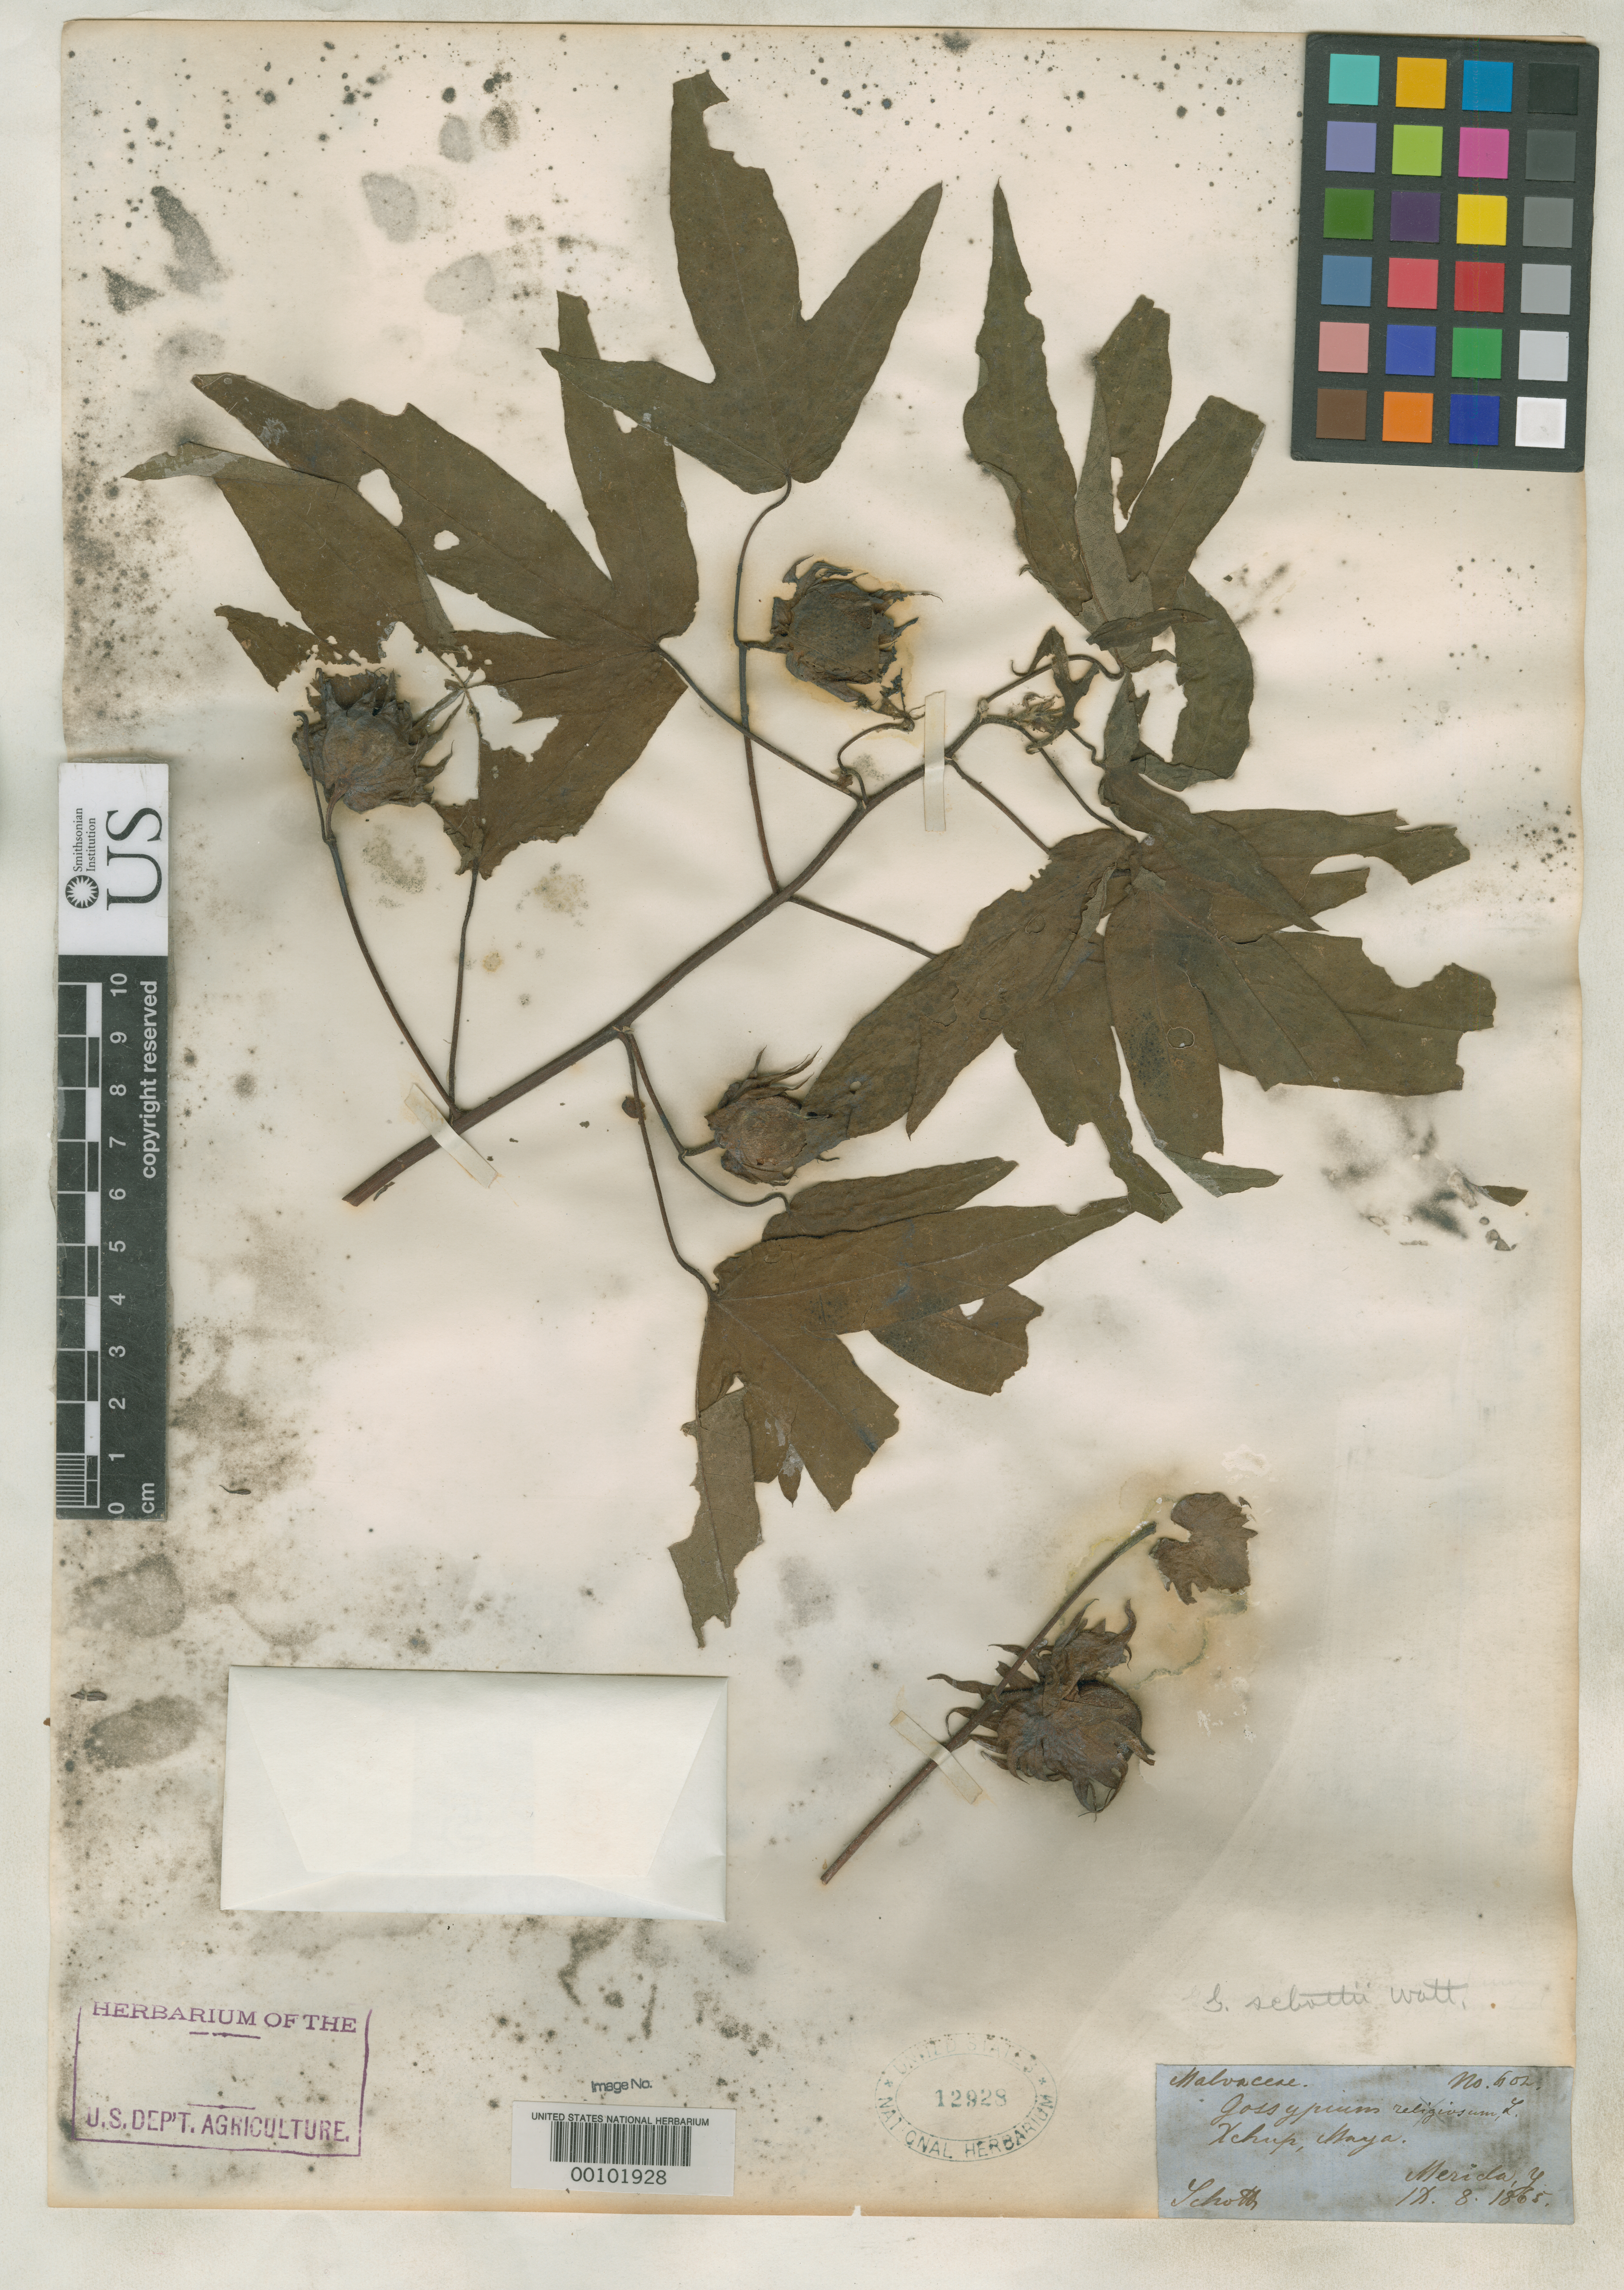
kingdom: Plantae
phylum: Tracheophyta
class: Magnoliopsida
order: Malvales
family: Malvaceae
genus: Gossypium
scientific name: Gossypium schottii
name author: G. Watt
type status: Type Collection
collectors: A. C. V. Schott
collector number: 602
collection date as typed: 1865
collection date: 1865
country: Mexico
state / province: Yucatán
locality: Merida.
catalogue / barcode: US 12928